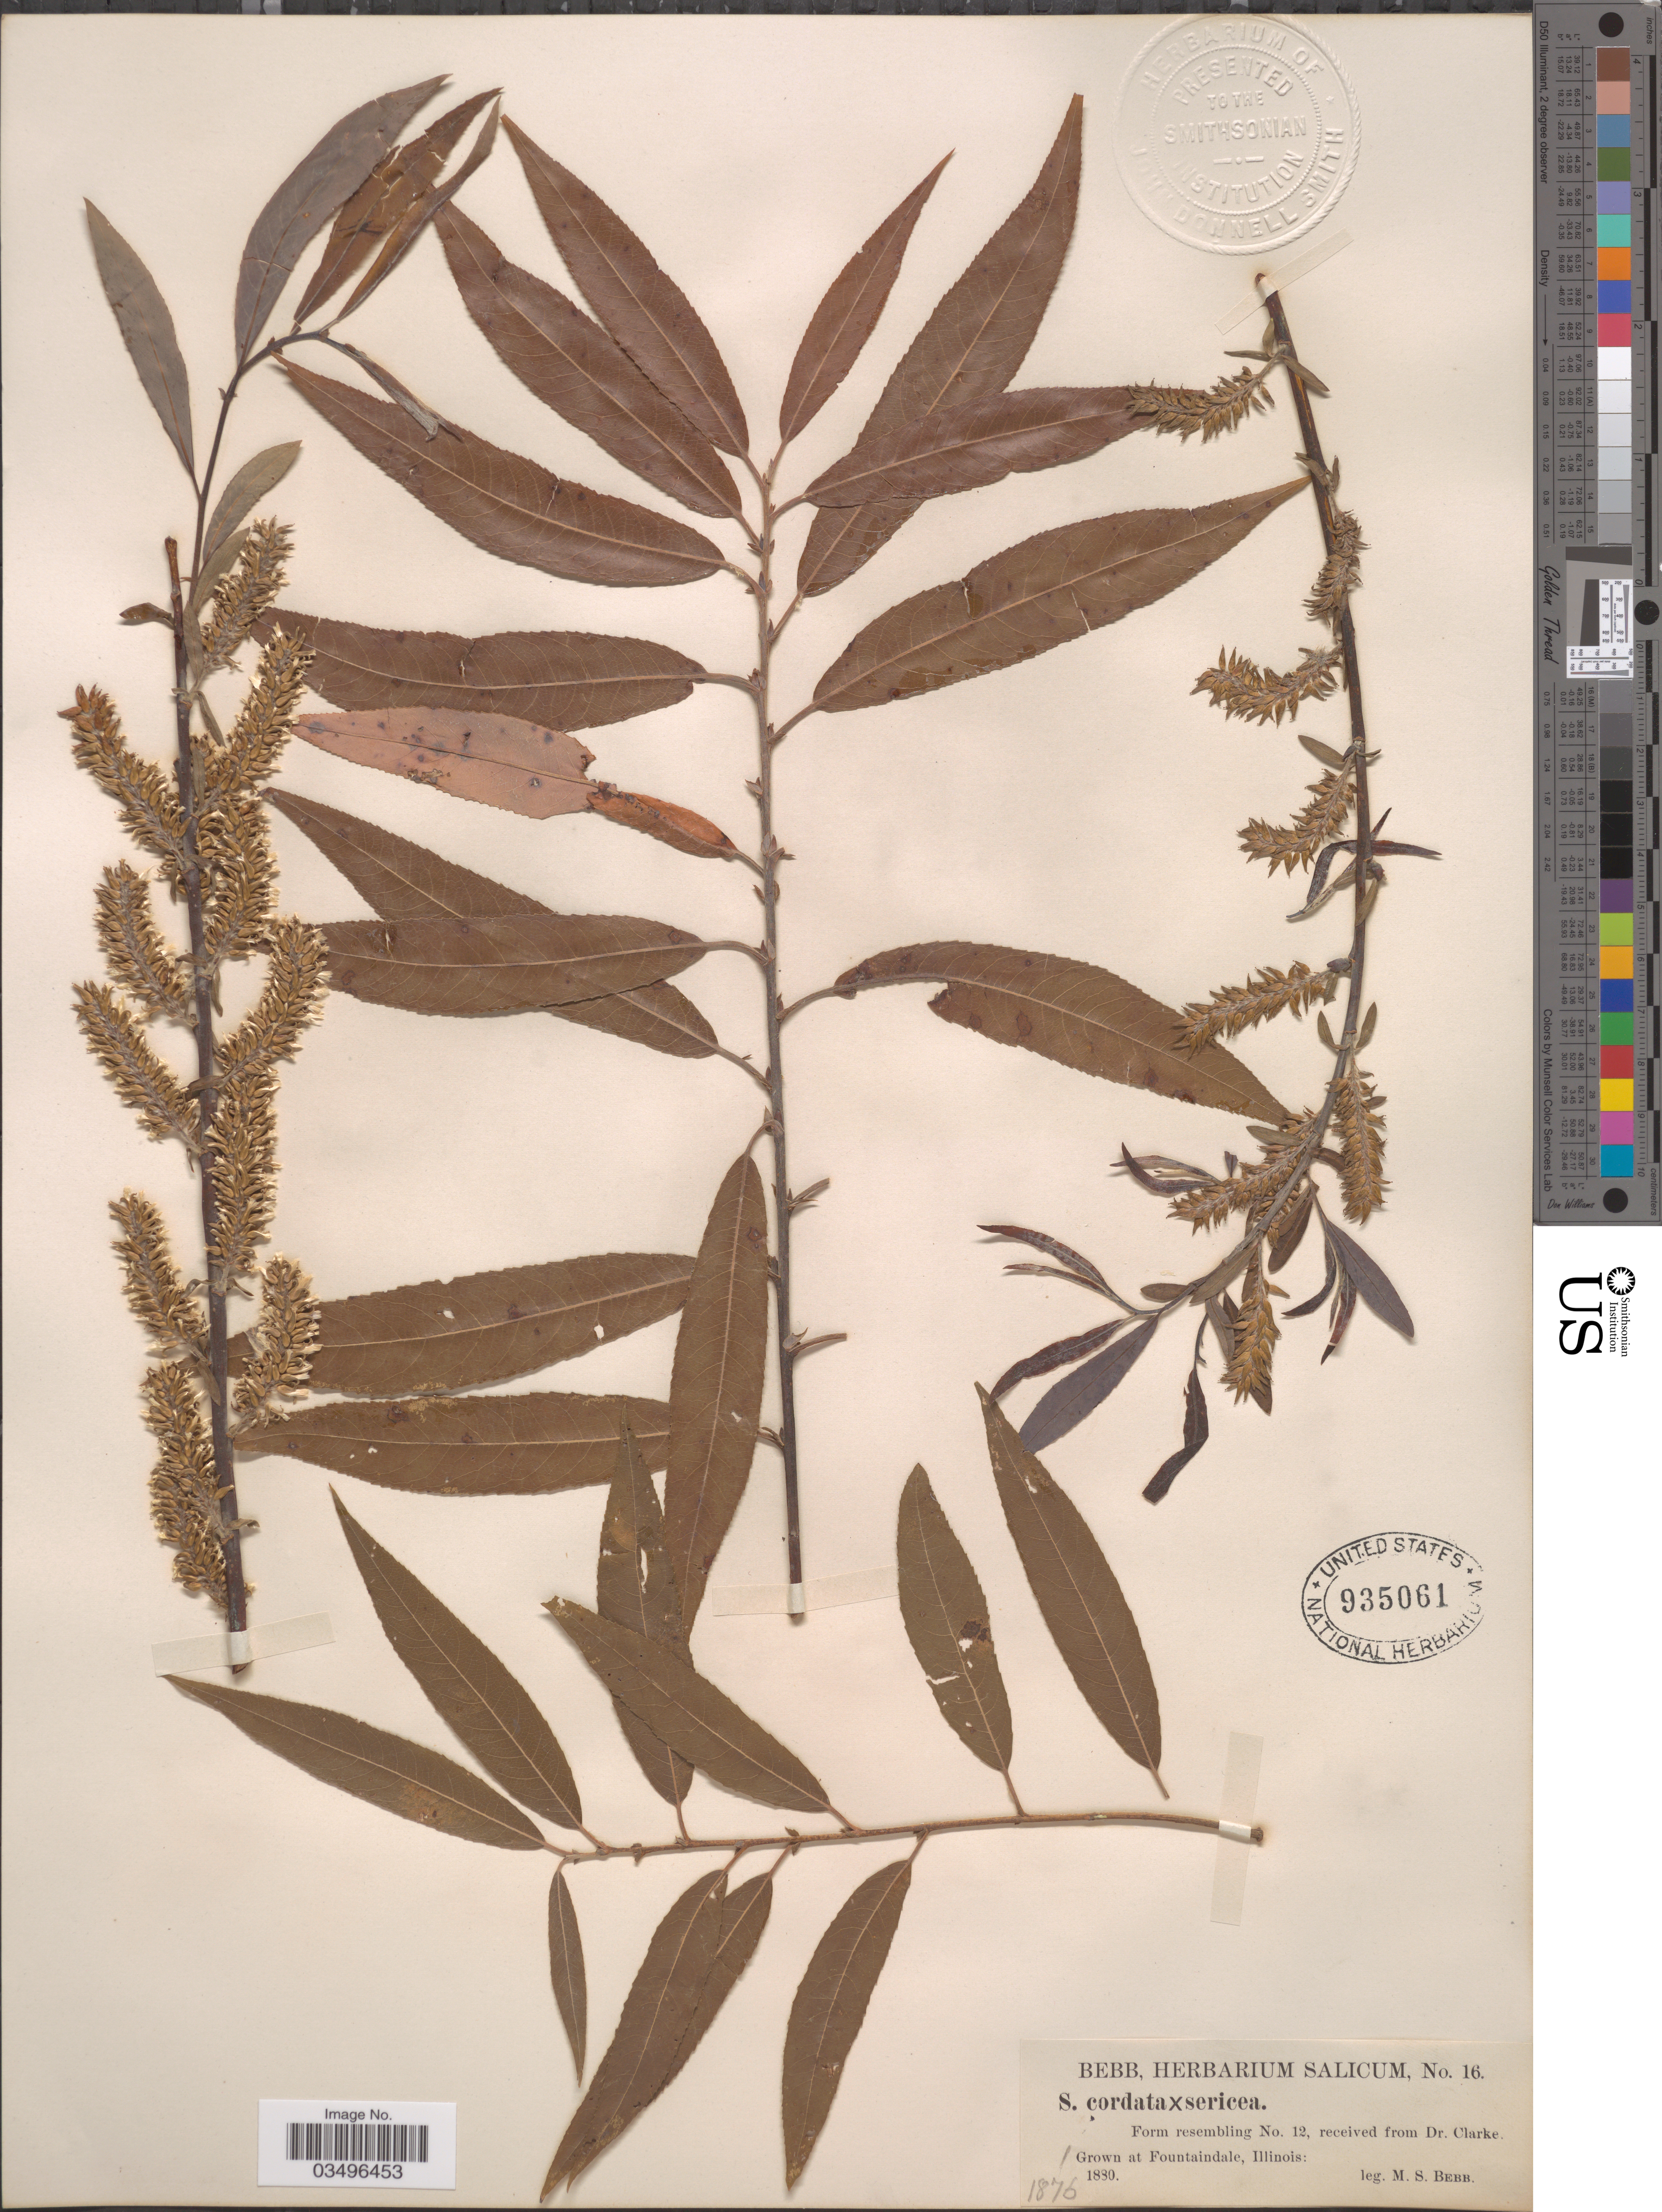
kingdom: Plantae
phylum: Tracheophyta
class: Magnoliopsida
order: Malpighiales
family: Salicaceae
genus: Salix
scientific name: Salix cordata x S. sericea Marshall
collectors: M. Bebb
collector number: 16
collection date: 1880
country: United States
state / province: Illinois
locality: Grown at Fountaindale.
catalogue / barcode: US 935061